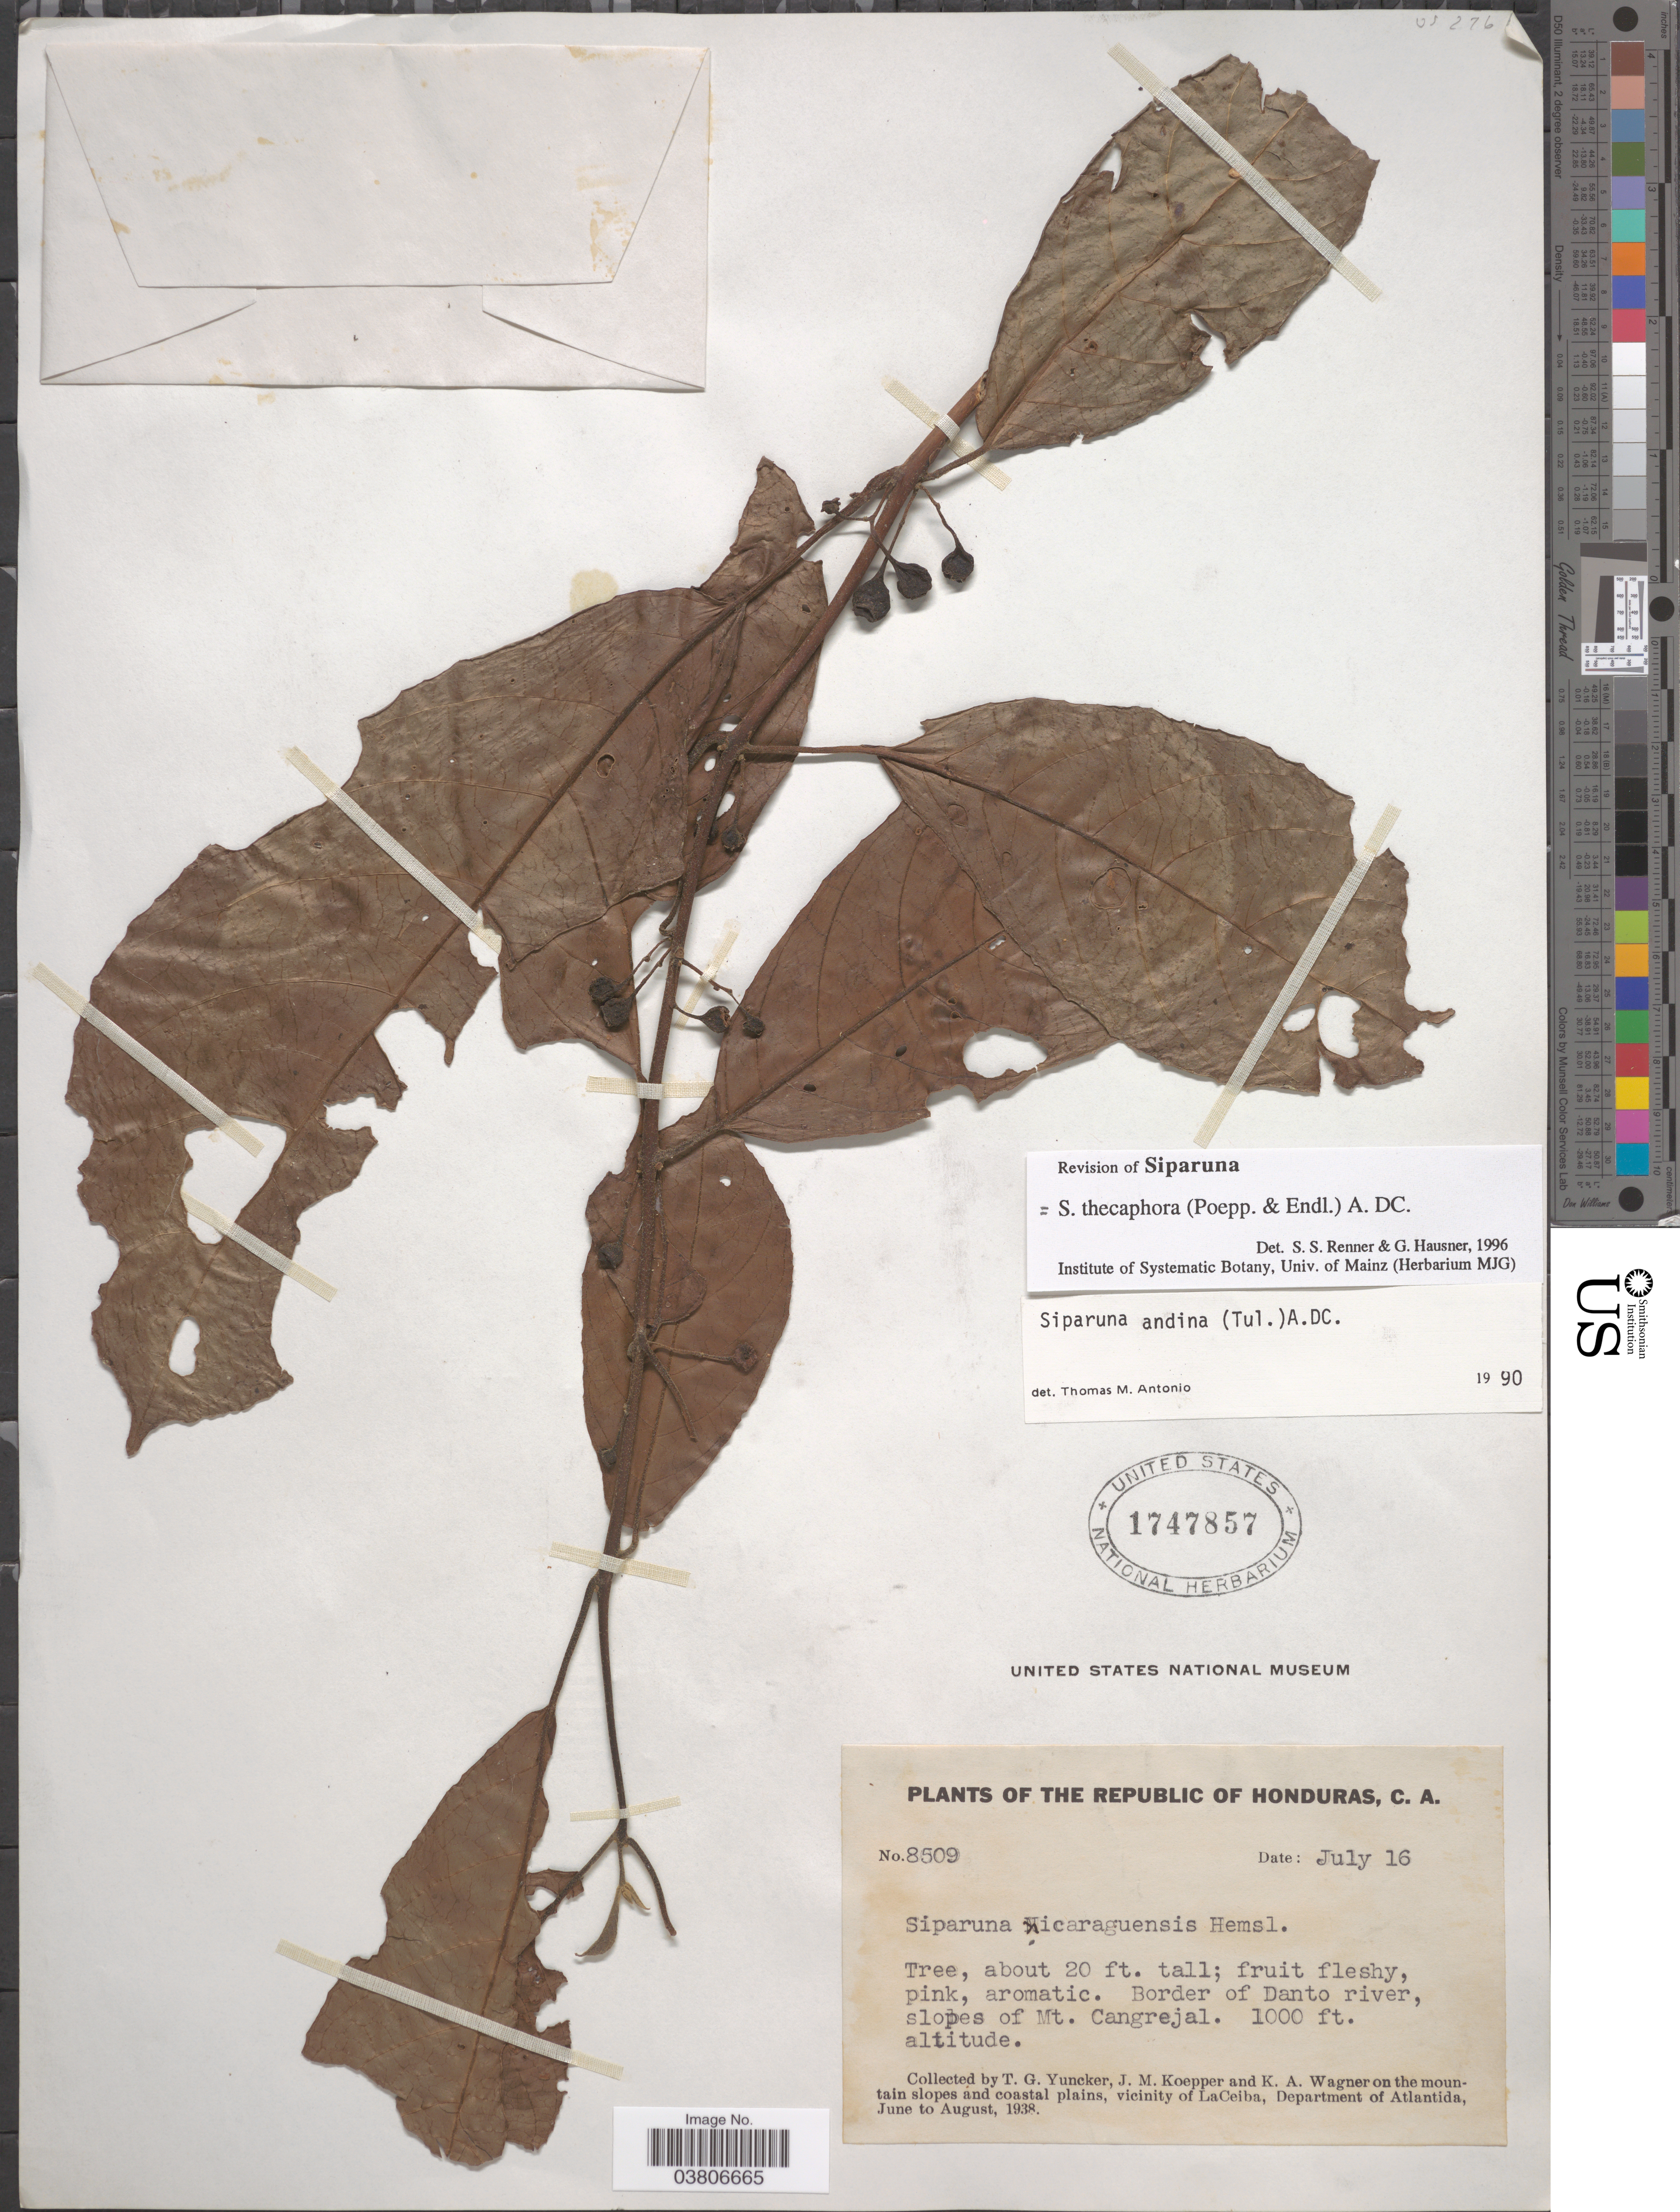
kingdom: Plantae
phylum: Tracheophyta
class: Magnoliopsida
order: Laurales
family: Siparunaceae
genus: Siparuna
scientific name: Siparuna thecaphora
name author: (Poepp. & Endl.) A. DC.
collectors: T. G. Yuncker, J. M. Koepper & K. A. Wagner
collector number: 8509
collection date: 1938-07-16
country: Honduras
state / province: Atlantida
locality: Republic of Honduras. Border of Danto river, slopes of Mt. Cangrejal. On the mountain slopes and coastal plains, vicinity of LaCeiba, Department of Atlantida.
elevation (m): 305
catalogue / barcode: US 1747857